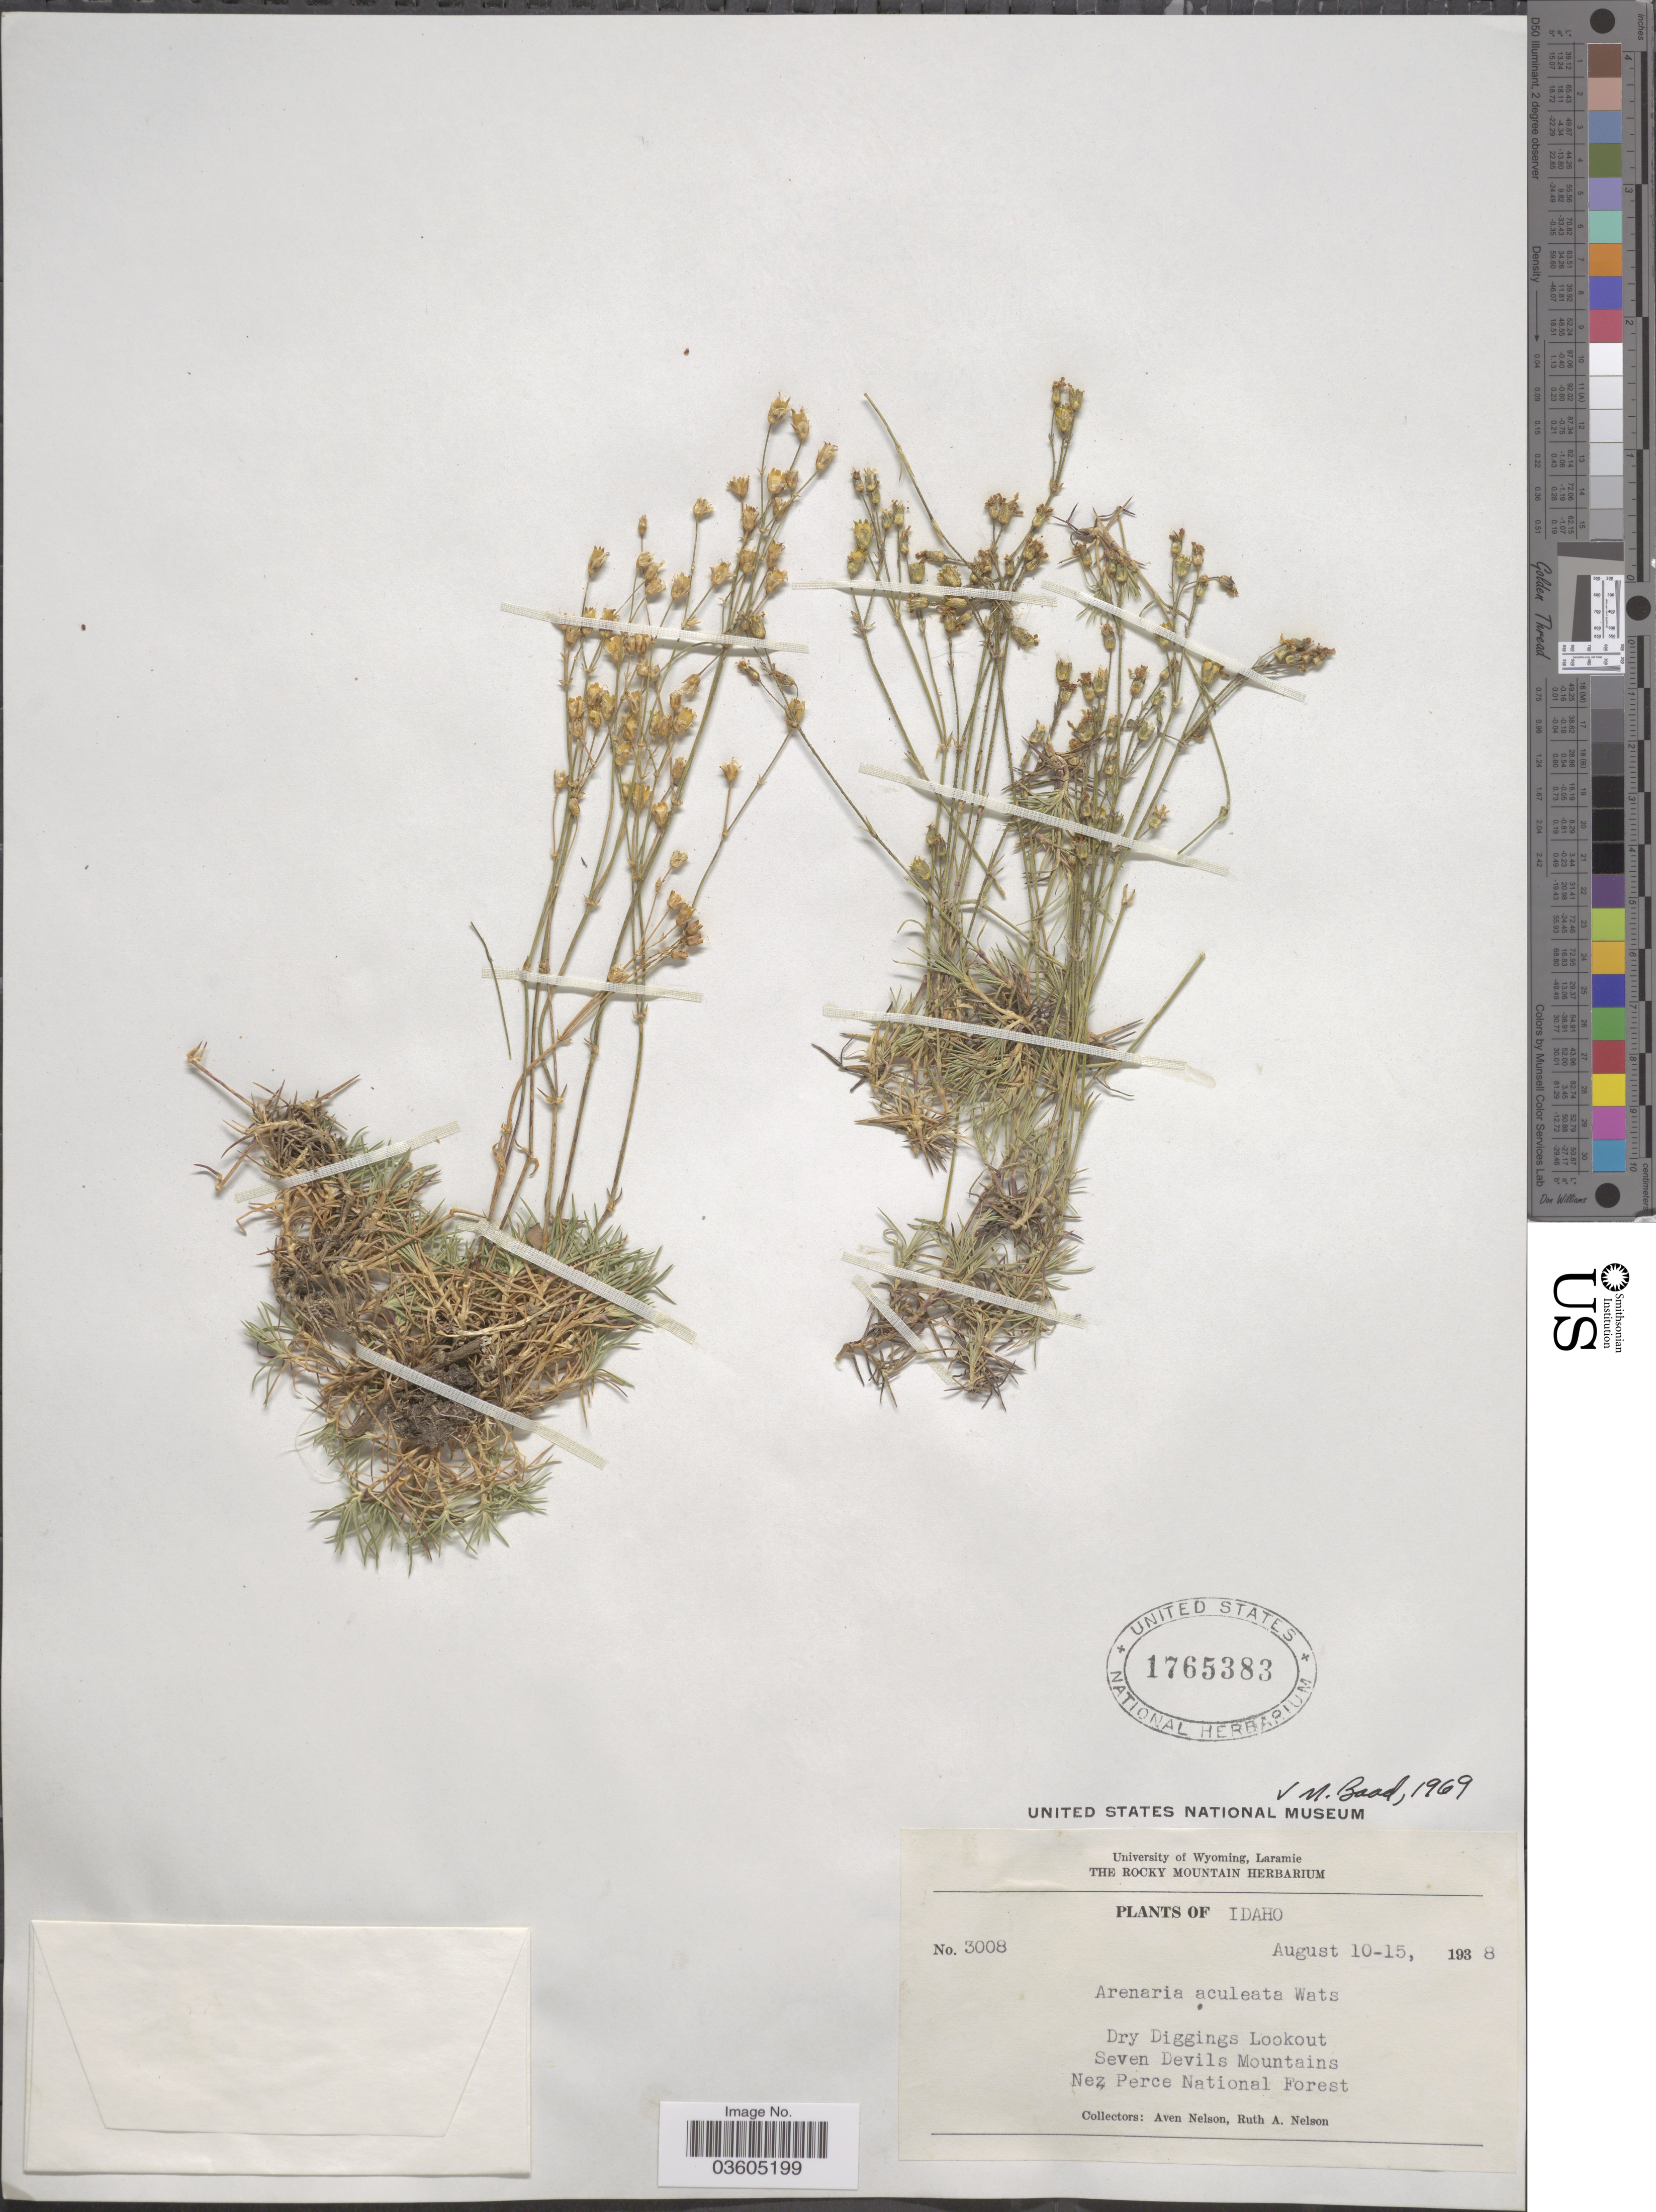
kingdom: Plantae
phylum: Tracheophyta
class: Magnoliopsida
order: Caryophyllales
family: Caryophyllaceae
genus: Eremogone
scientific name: Eremogone aculeata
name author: (S. Watson) Ikonn.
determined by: U.S. National Herbarium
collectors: A. Nelson & R. A. Nelson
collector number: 3008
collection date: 1938-08-10/1938-08-15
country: United States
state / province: Idaho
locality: Dry Diggings Lookout, Sevin Devils Mountains, Nez Perce National Forest.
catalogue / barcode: US 1765383